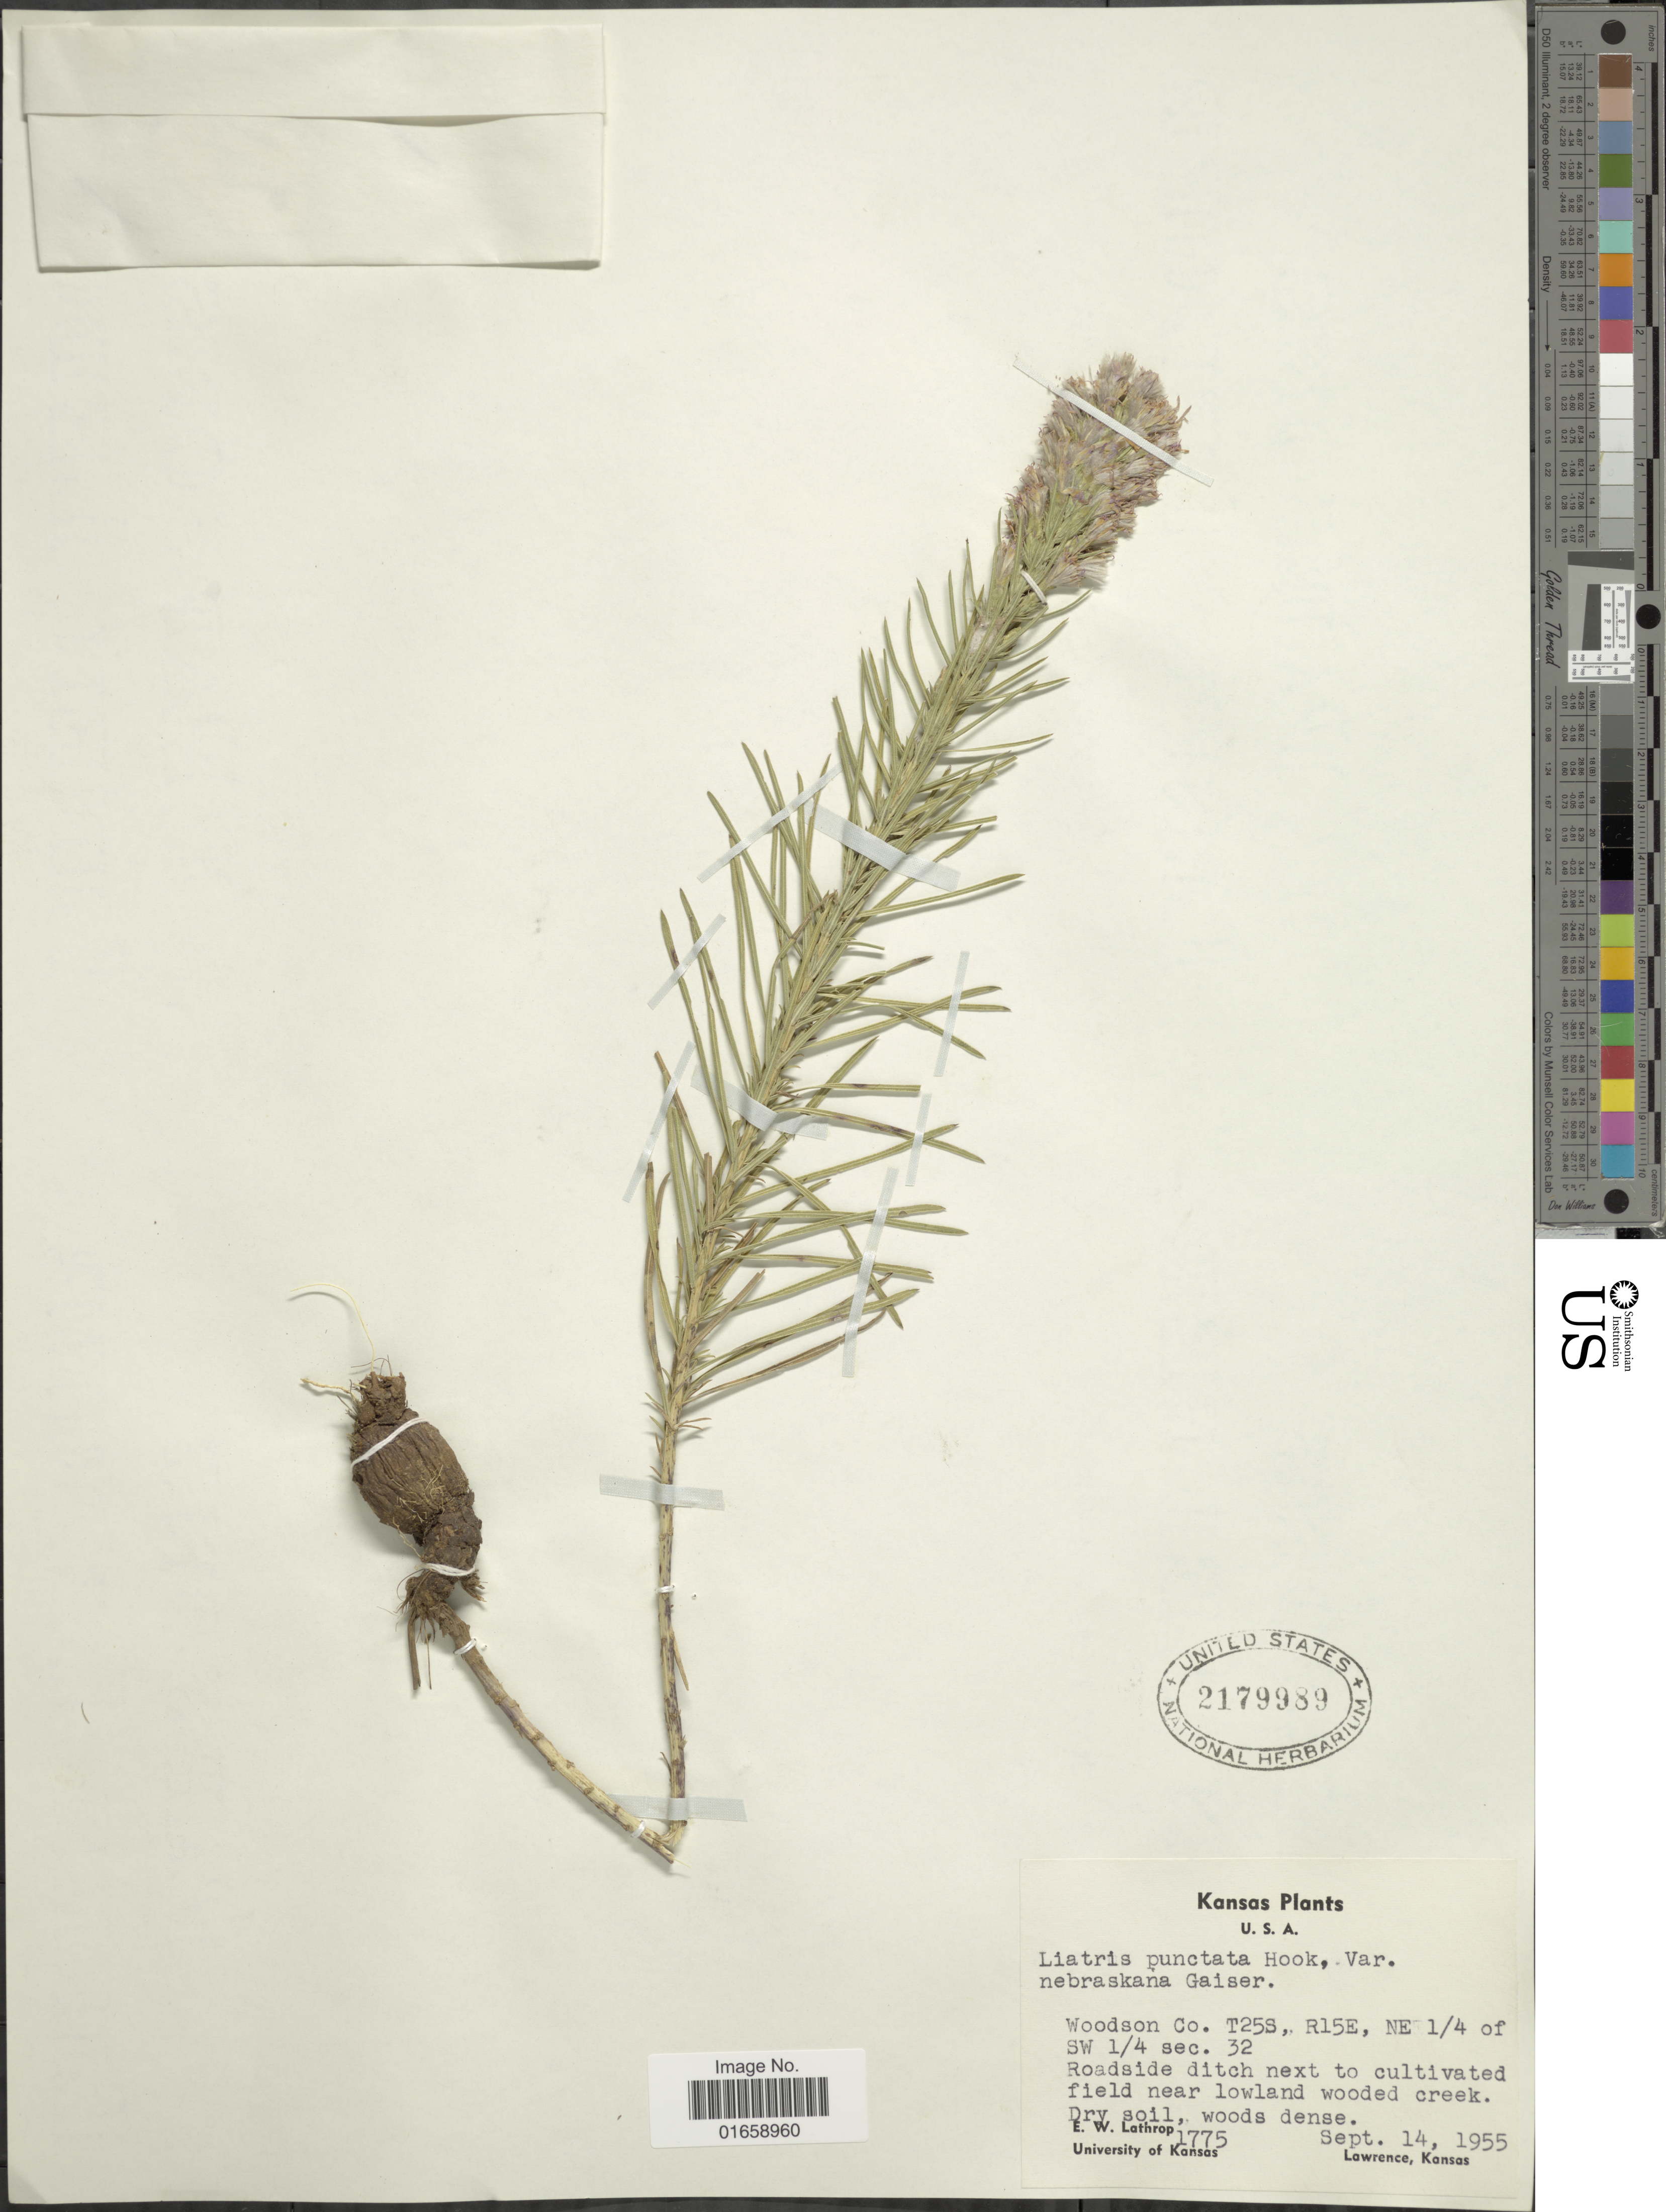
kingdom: Plantae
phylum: Tracheophyta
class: Magnoliopsida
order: Asterales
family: Asteraceae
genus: Liatris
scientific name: Liatris punctata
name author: Hook.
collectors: E. W. Lathrop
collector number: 1775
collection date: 1955-09-14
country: United States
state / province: Kansas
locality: Woodson Co. T25S, R15E, NE ¼ of SW ¼ Sec. 32, Roadside ditch next to cultivated field near lowland wooded creek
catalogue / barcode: US 2179989